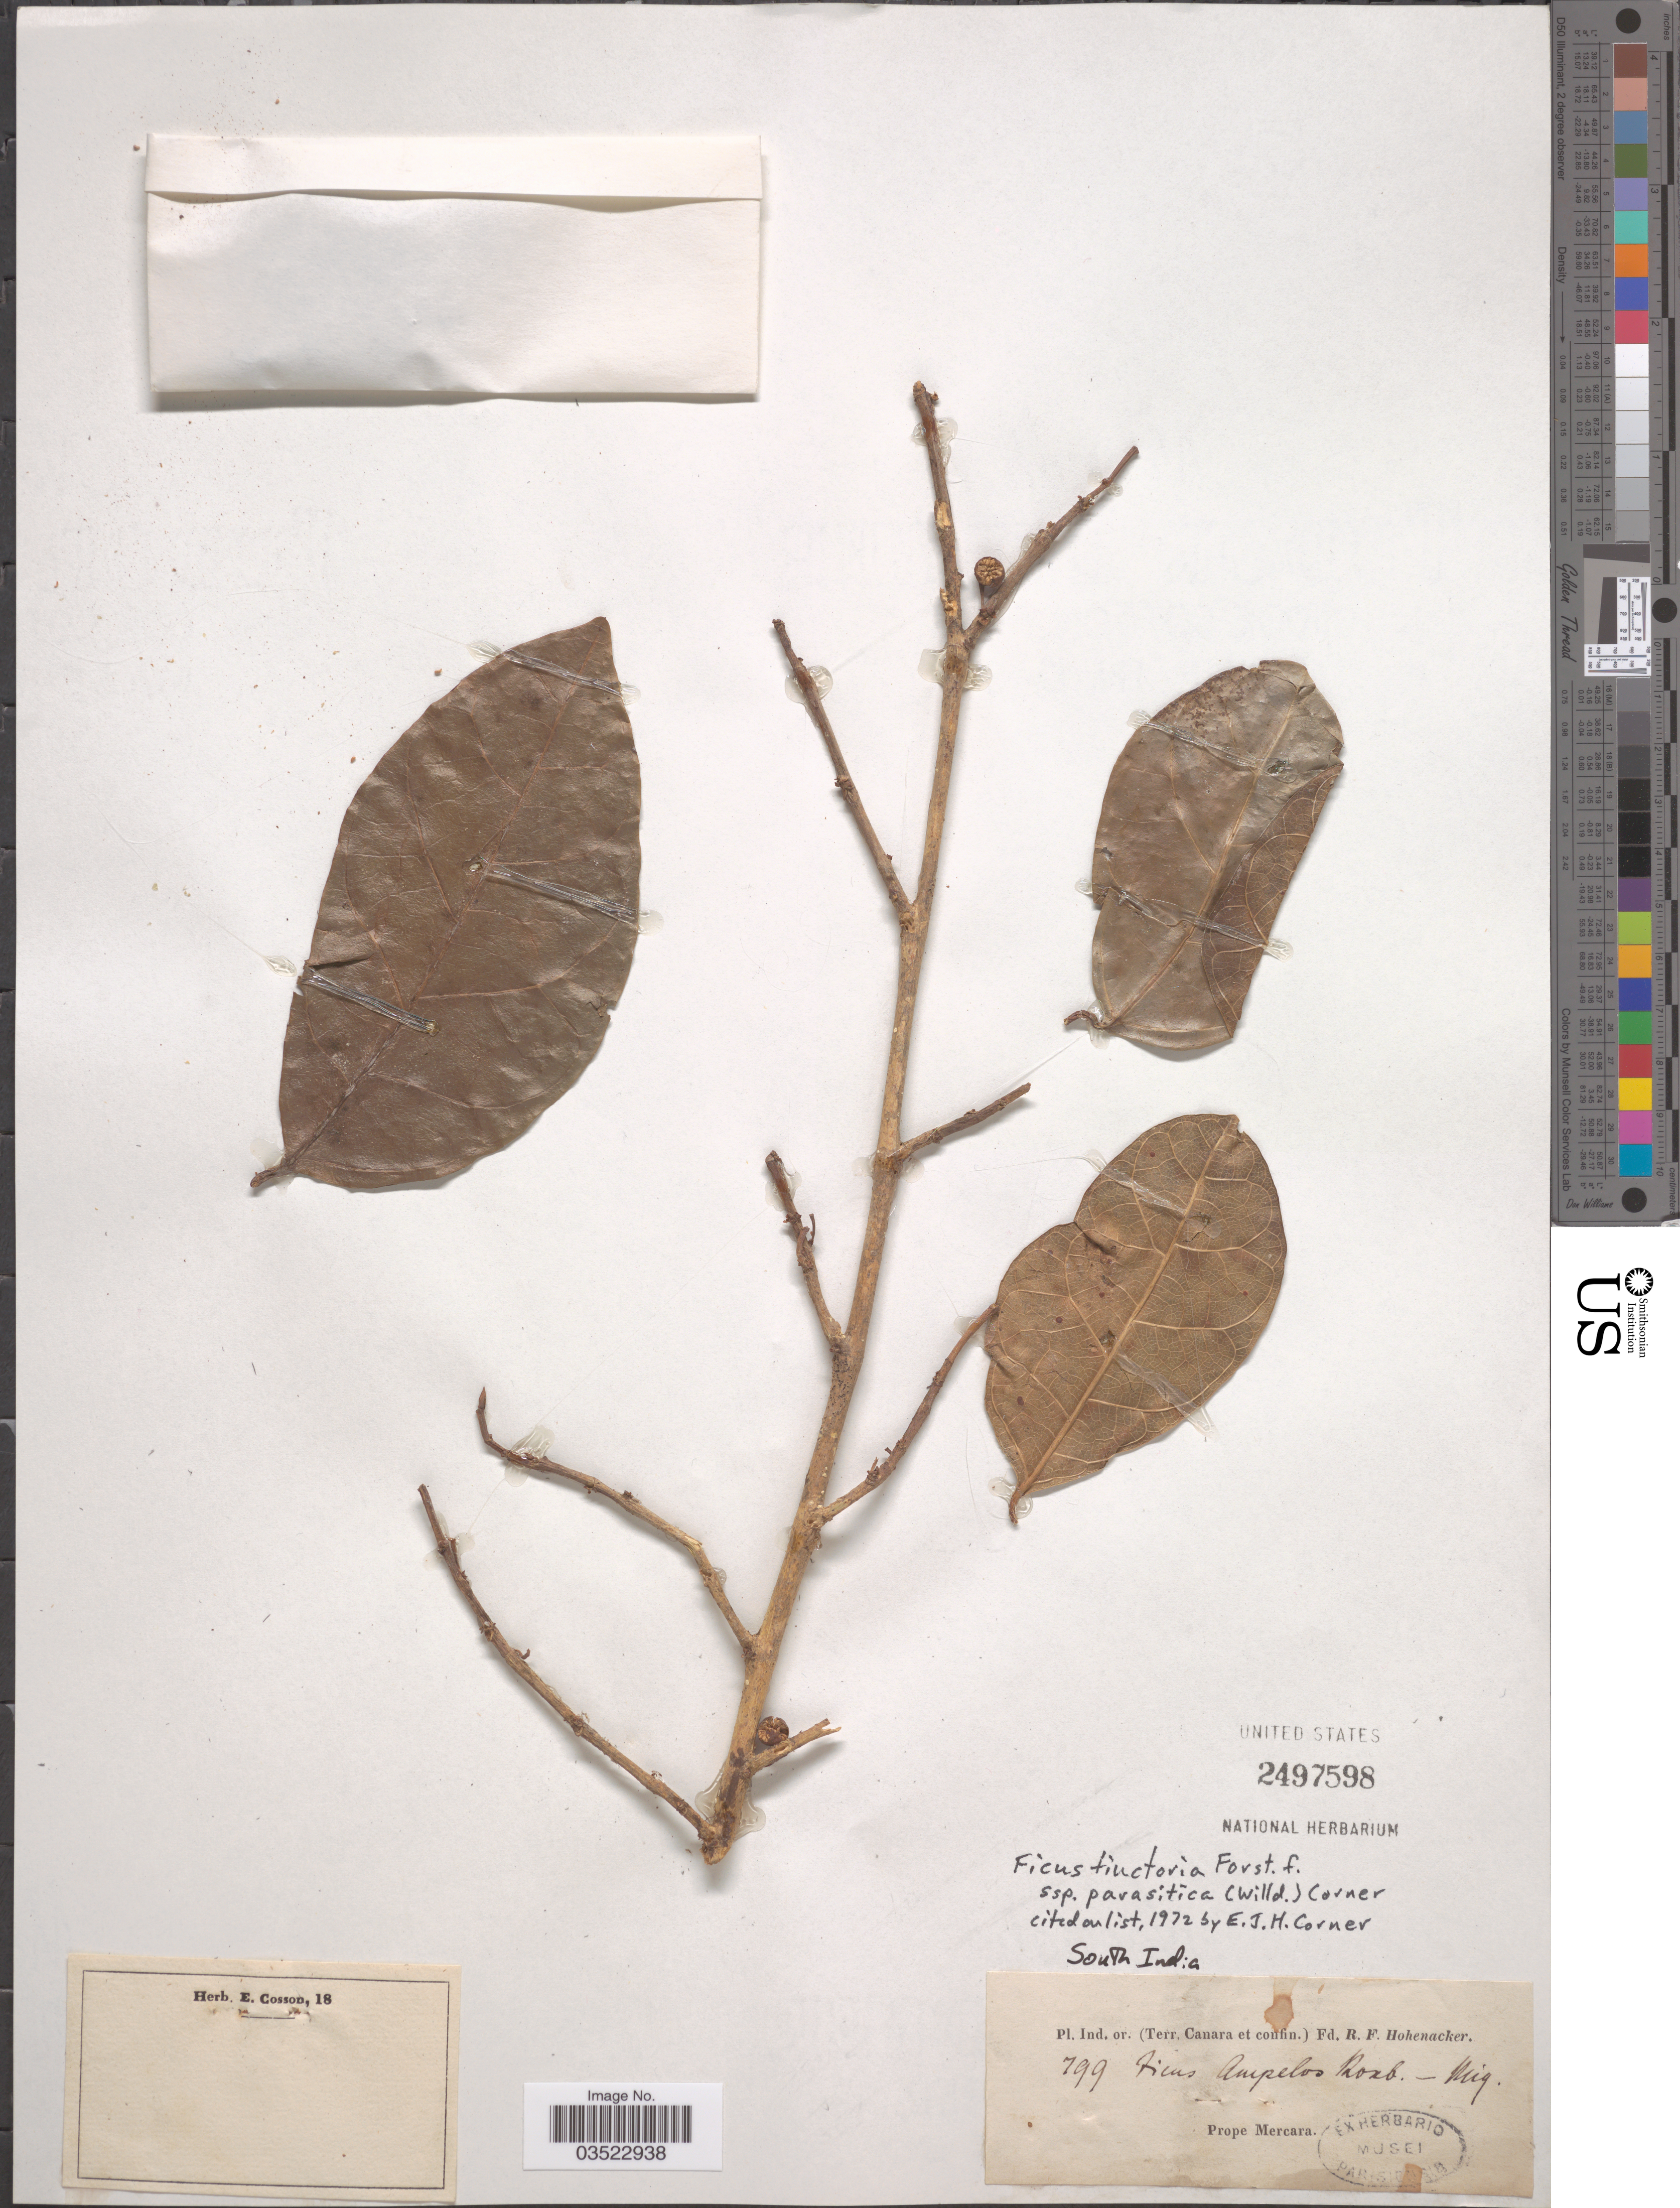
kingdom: Plantae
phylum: Tracheophyta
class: Magnoliopsida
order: Rosales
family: Moraceae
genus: Ficus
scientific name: Ficus tinctoria subsp. parasitica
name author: (J. Koenig ex Willd.) Corner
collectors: R. F. Hohenacker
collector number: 799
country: India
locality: South India. Ind. or. (Terr. Canara et confin.). Prope Mercara.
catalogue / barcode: US 2497598